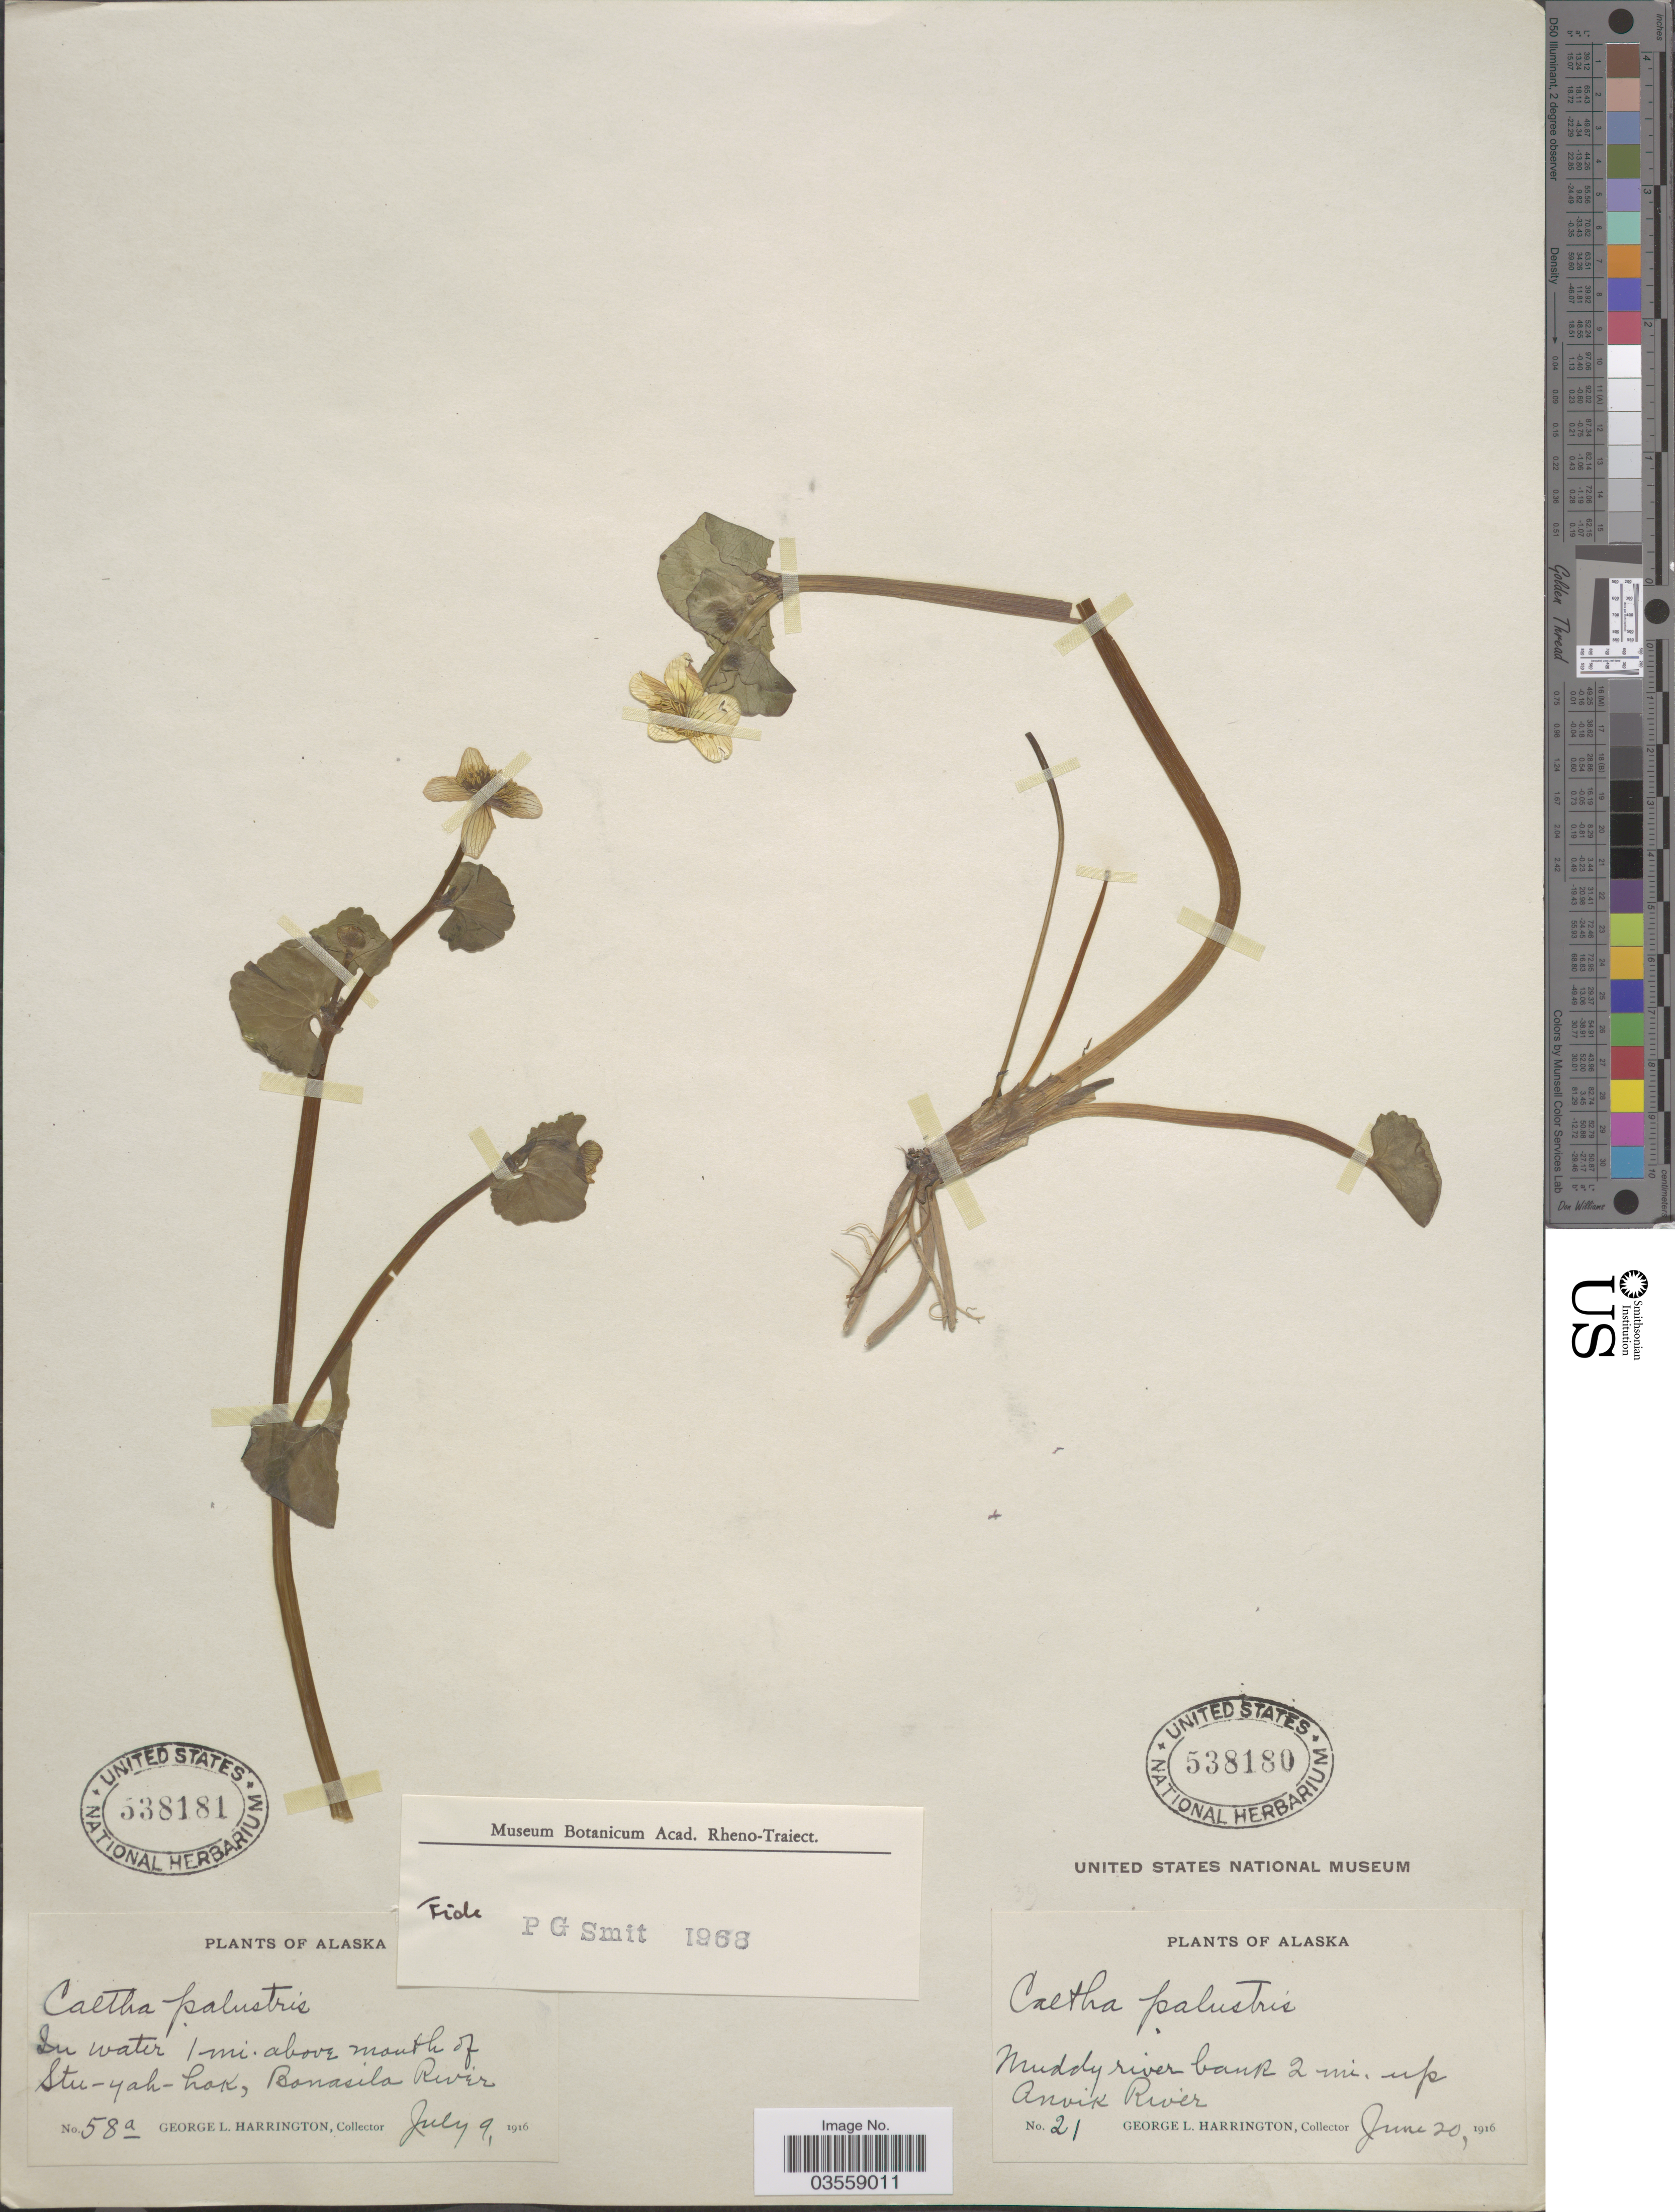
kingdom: Plantae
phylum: Tracheophyta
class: Magnoliopsida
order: Ranunculales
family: Ranunculaceae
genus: Caltha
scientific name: Caltha palustris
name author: L.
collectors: G. Harrington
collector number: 58a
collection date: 1916-07-09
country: United States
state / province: Alaska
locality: In water 1 mi. above mouth of Stu-yah-hok, Bonasila River.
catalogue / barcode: US 538181